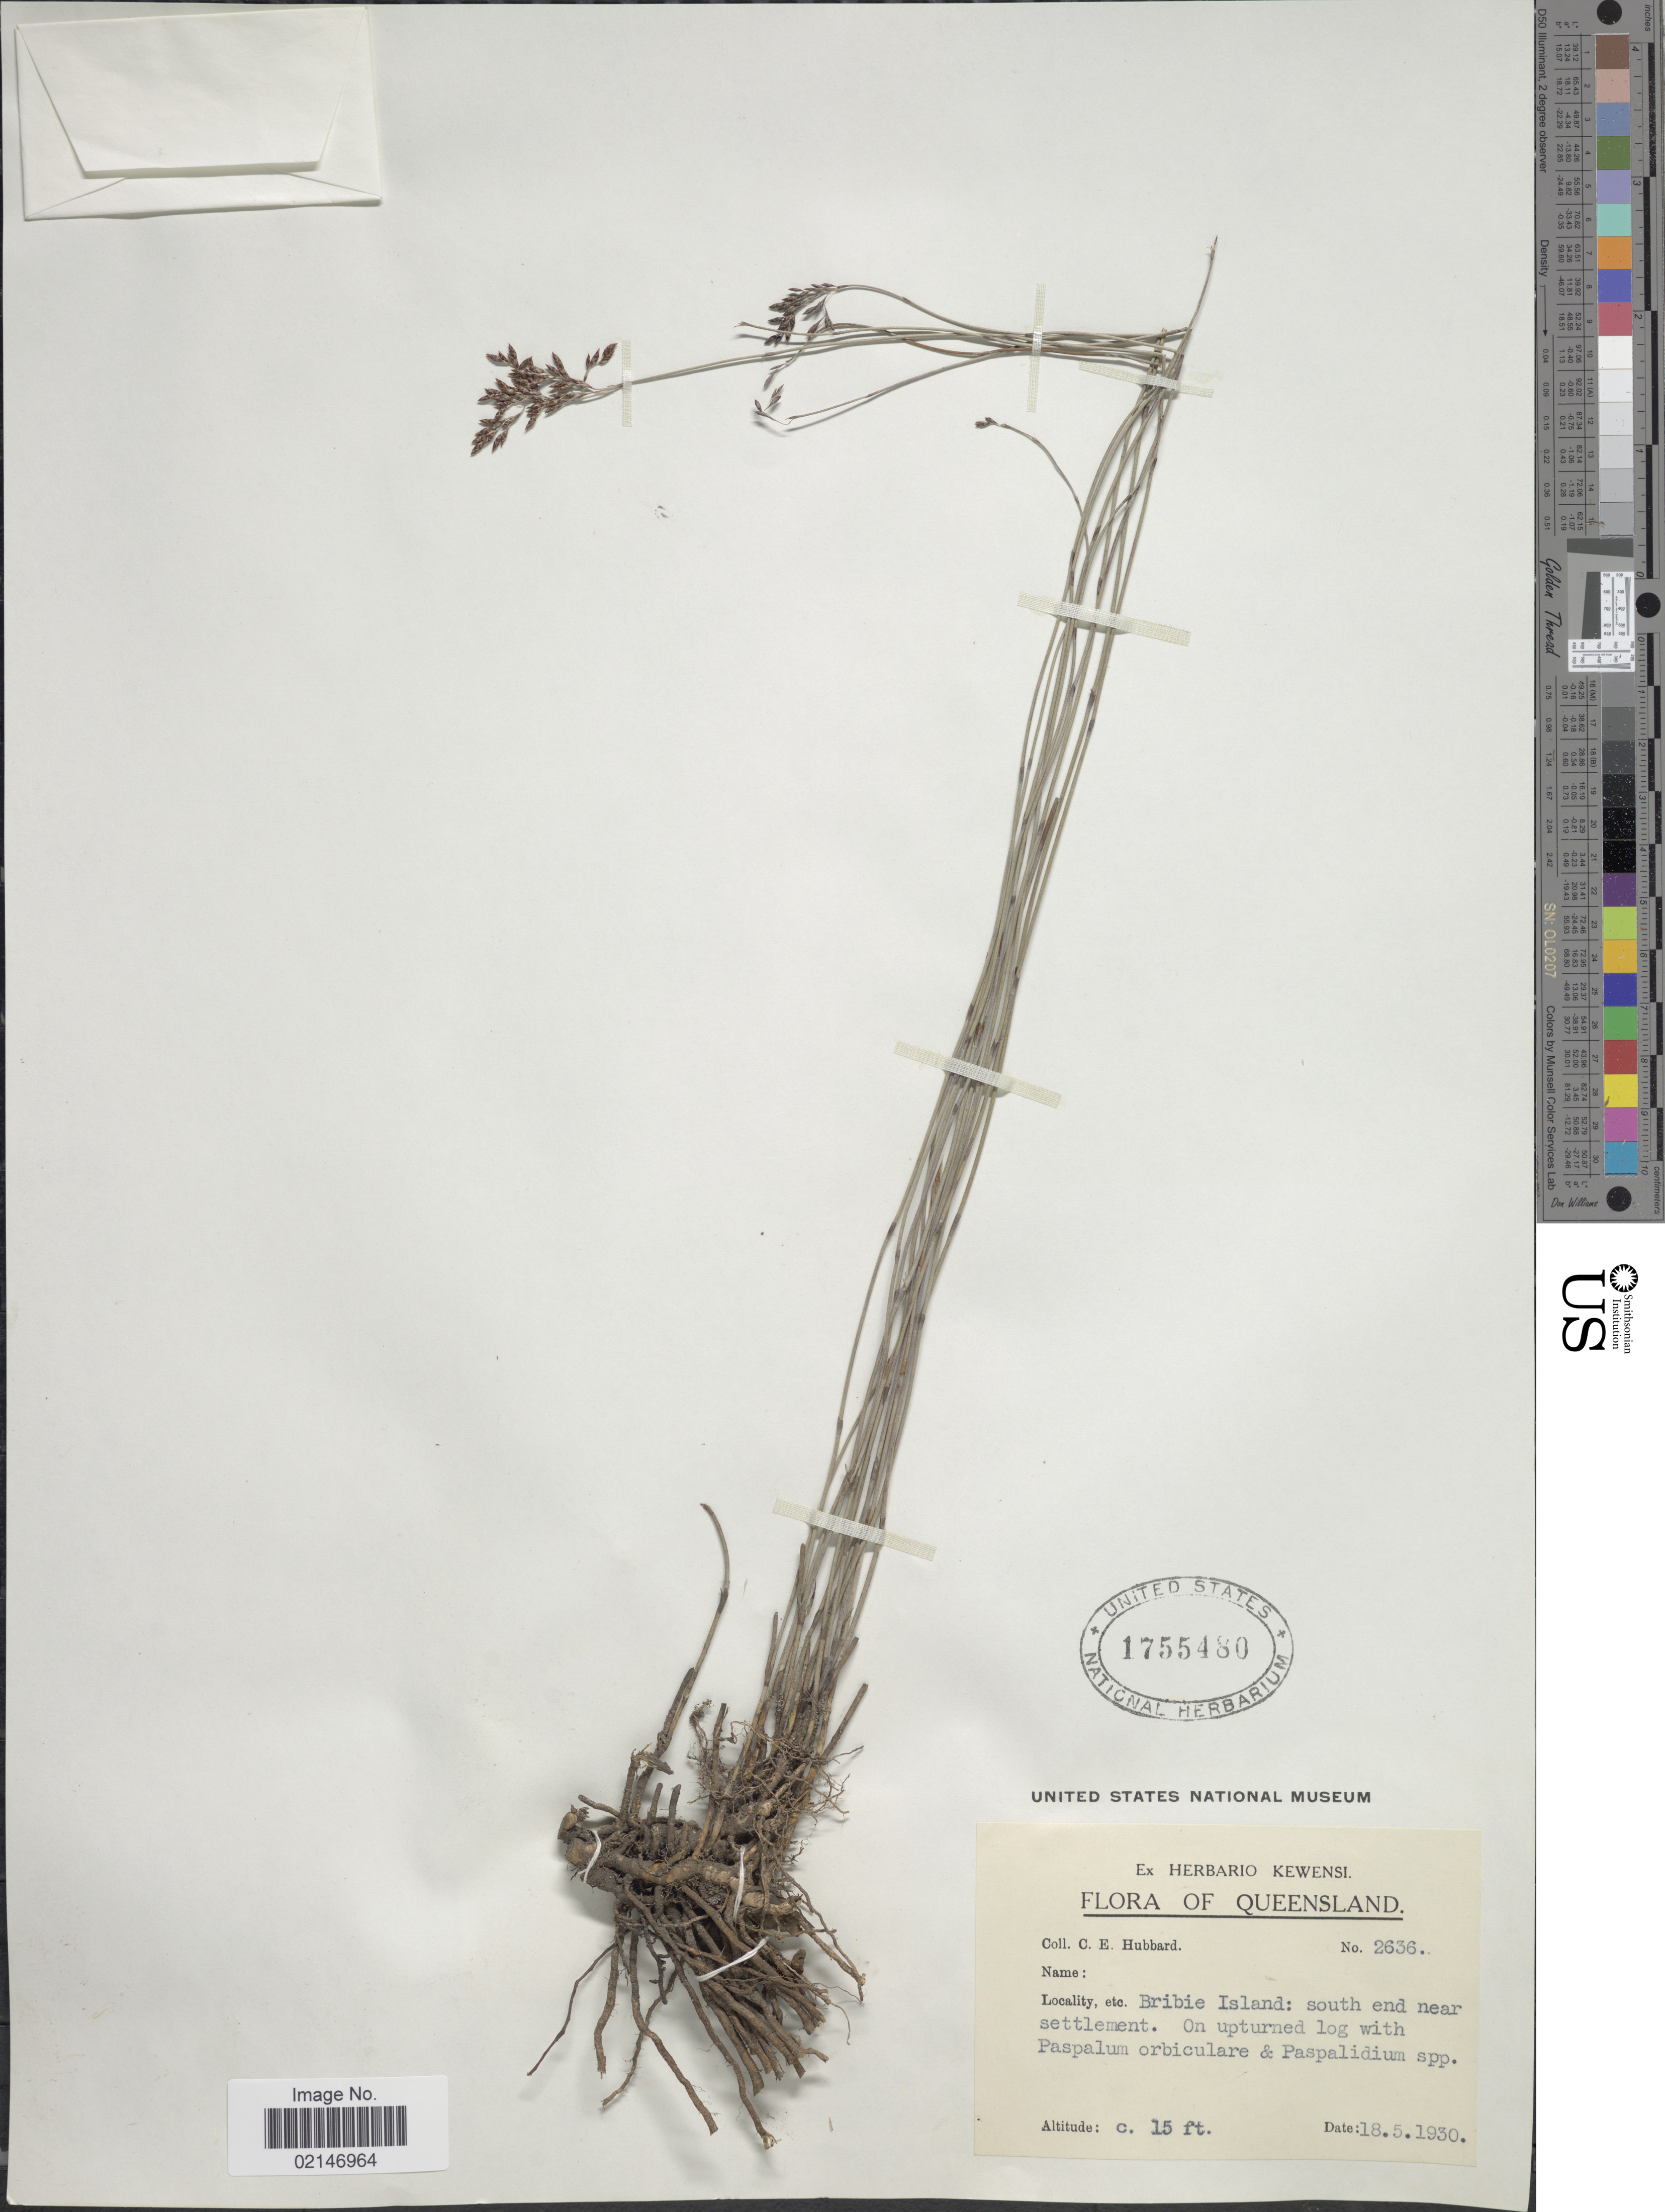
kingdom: Plantae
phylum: Tracheophyta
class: Liliopsida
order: Poales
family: Restionaceae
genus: Leptocarpus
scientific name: Leptocarpus tenax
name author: (Labill.) R. Br.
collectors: C. E. Hubbard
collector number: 2636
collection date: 1930-05-18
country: Australia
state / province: Queensland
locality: Bribie Island: south end near Settlement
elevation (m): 5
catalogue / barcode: US 1755480